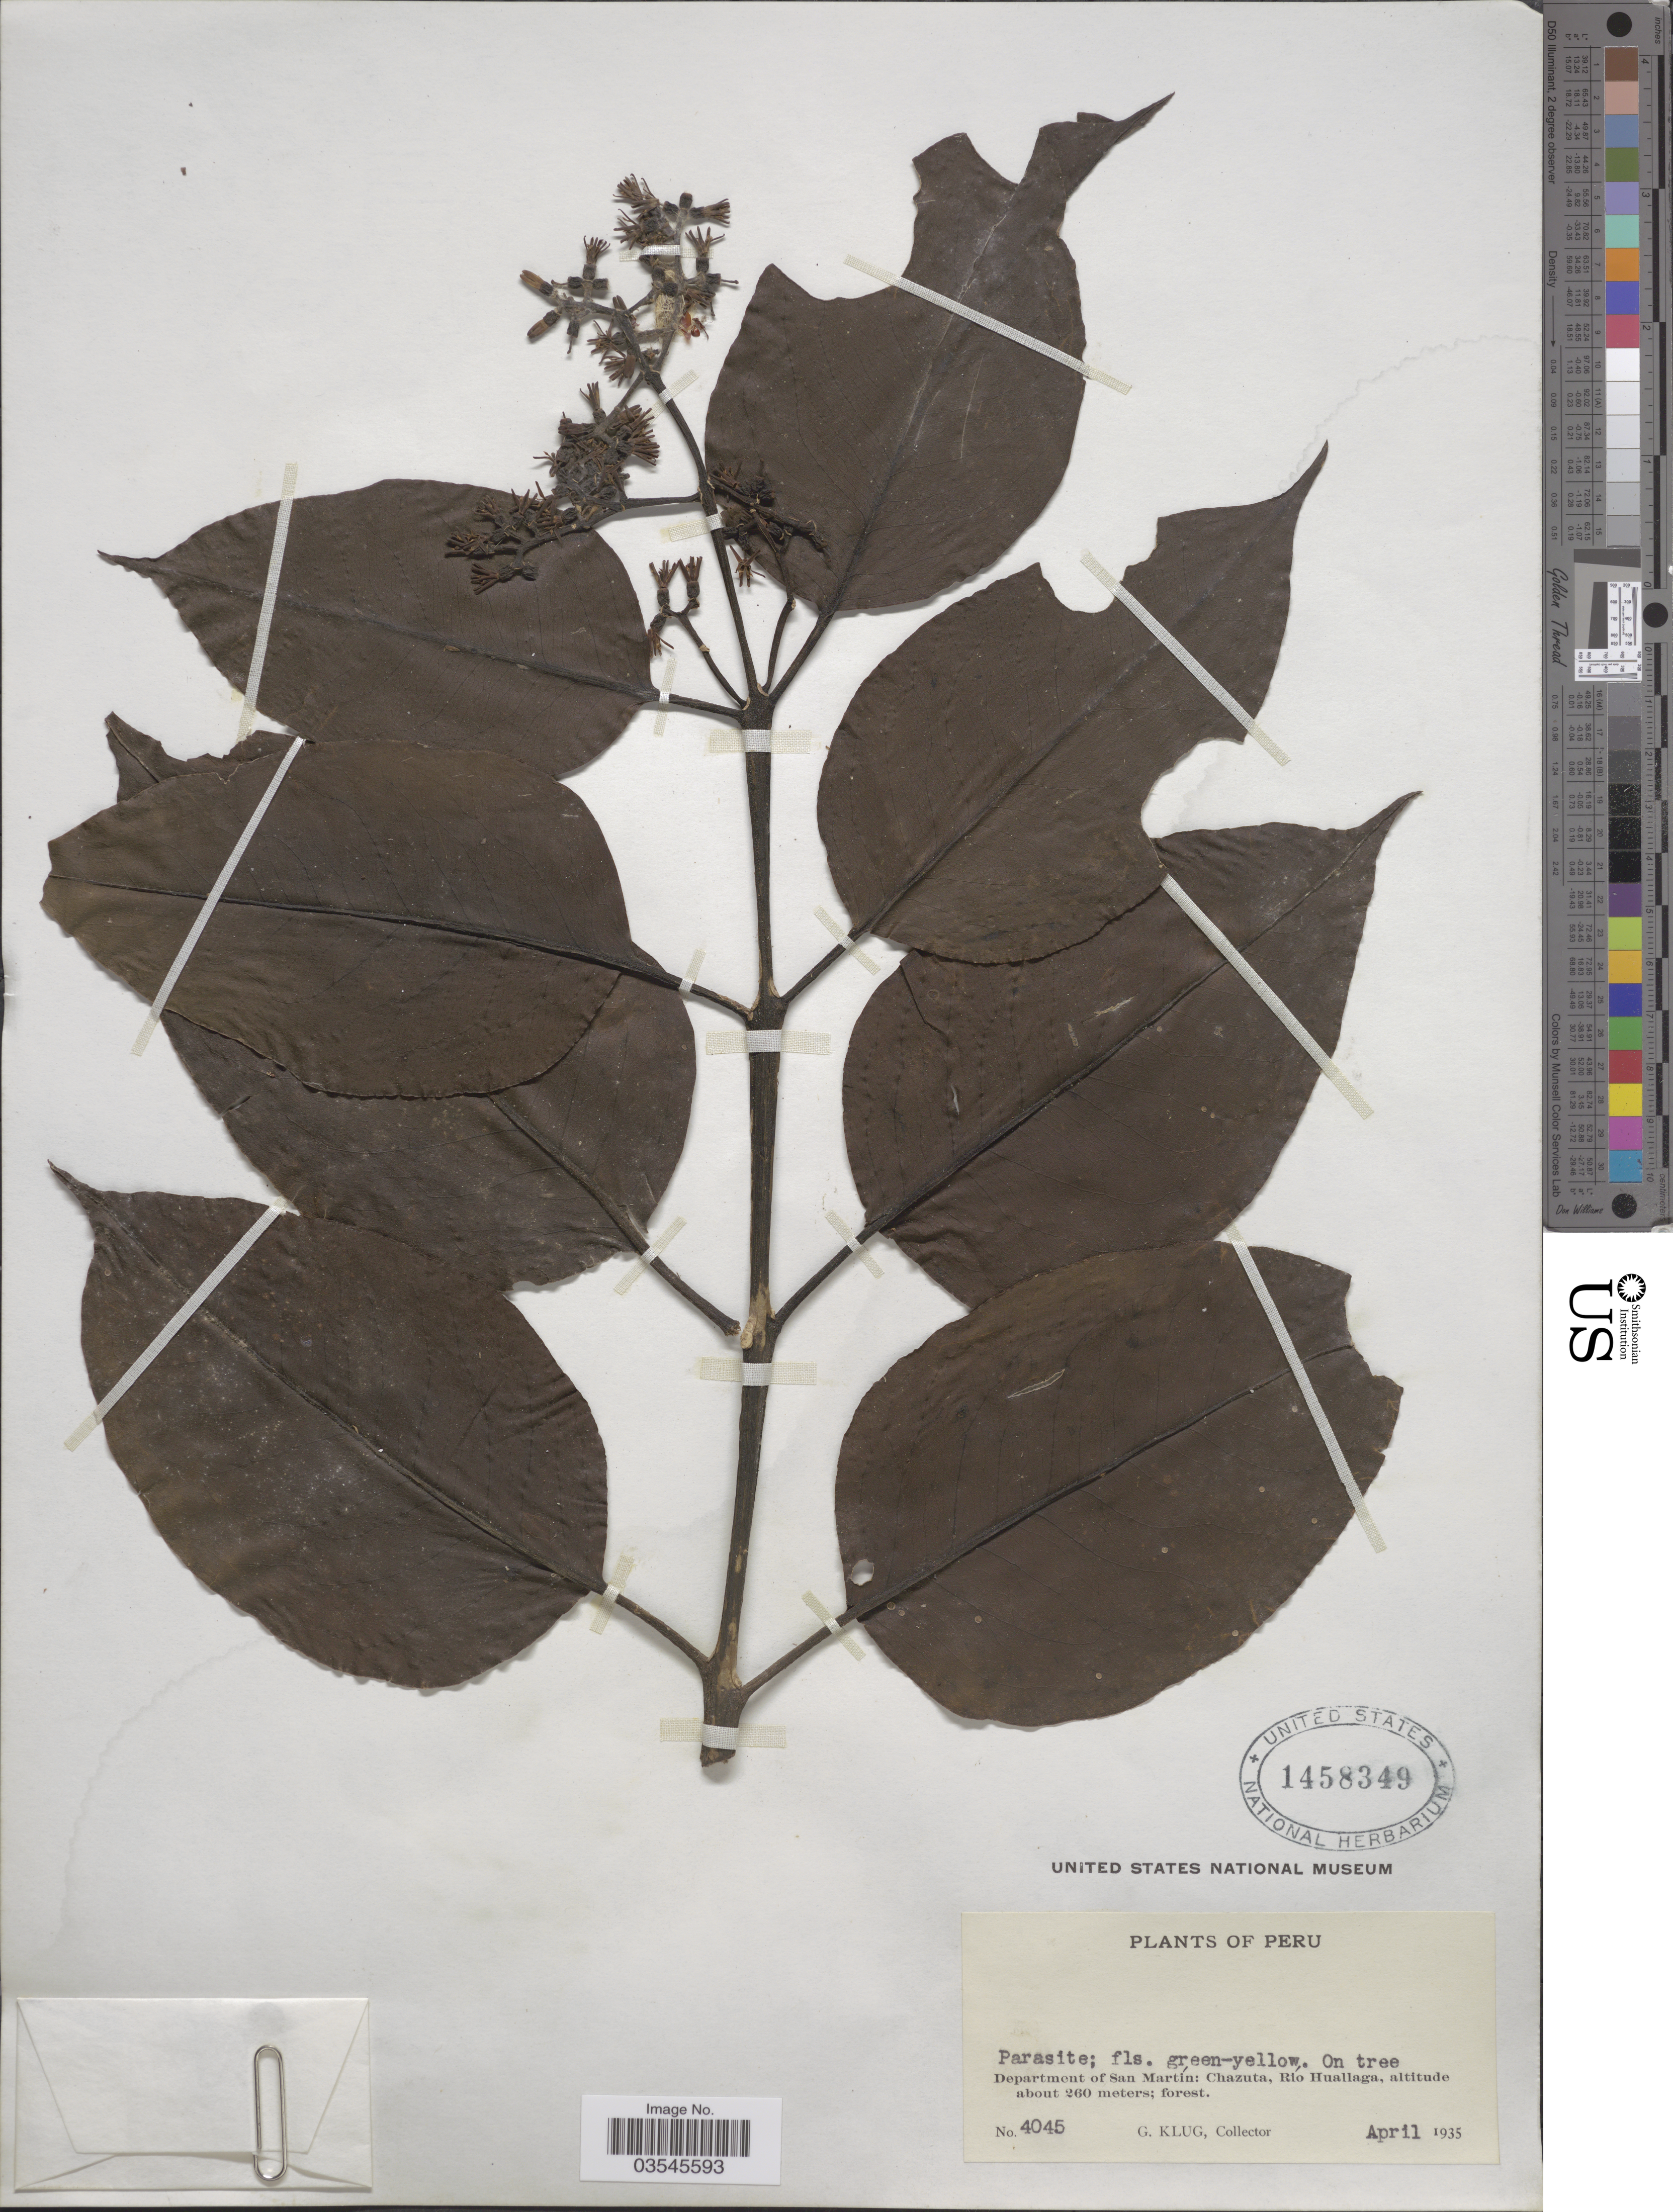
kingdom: Plantae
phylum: Tracheophyta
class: Magnoliopsida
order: Santalales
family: Loranthaceae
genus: Struthanthus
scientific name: Struthanthus sp.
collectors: G. Klug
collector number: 4045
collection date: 1935-04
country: Peru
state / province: San Martín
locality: Department of San Martín: Chazuta, Río Huallaga.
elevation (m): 260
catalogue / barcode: US 1458349